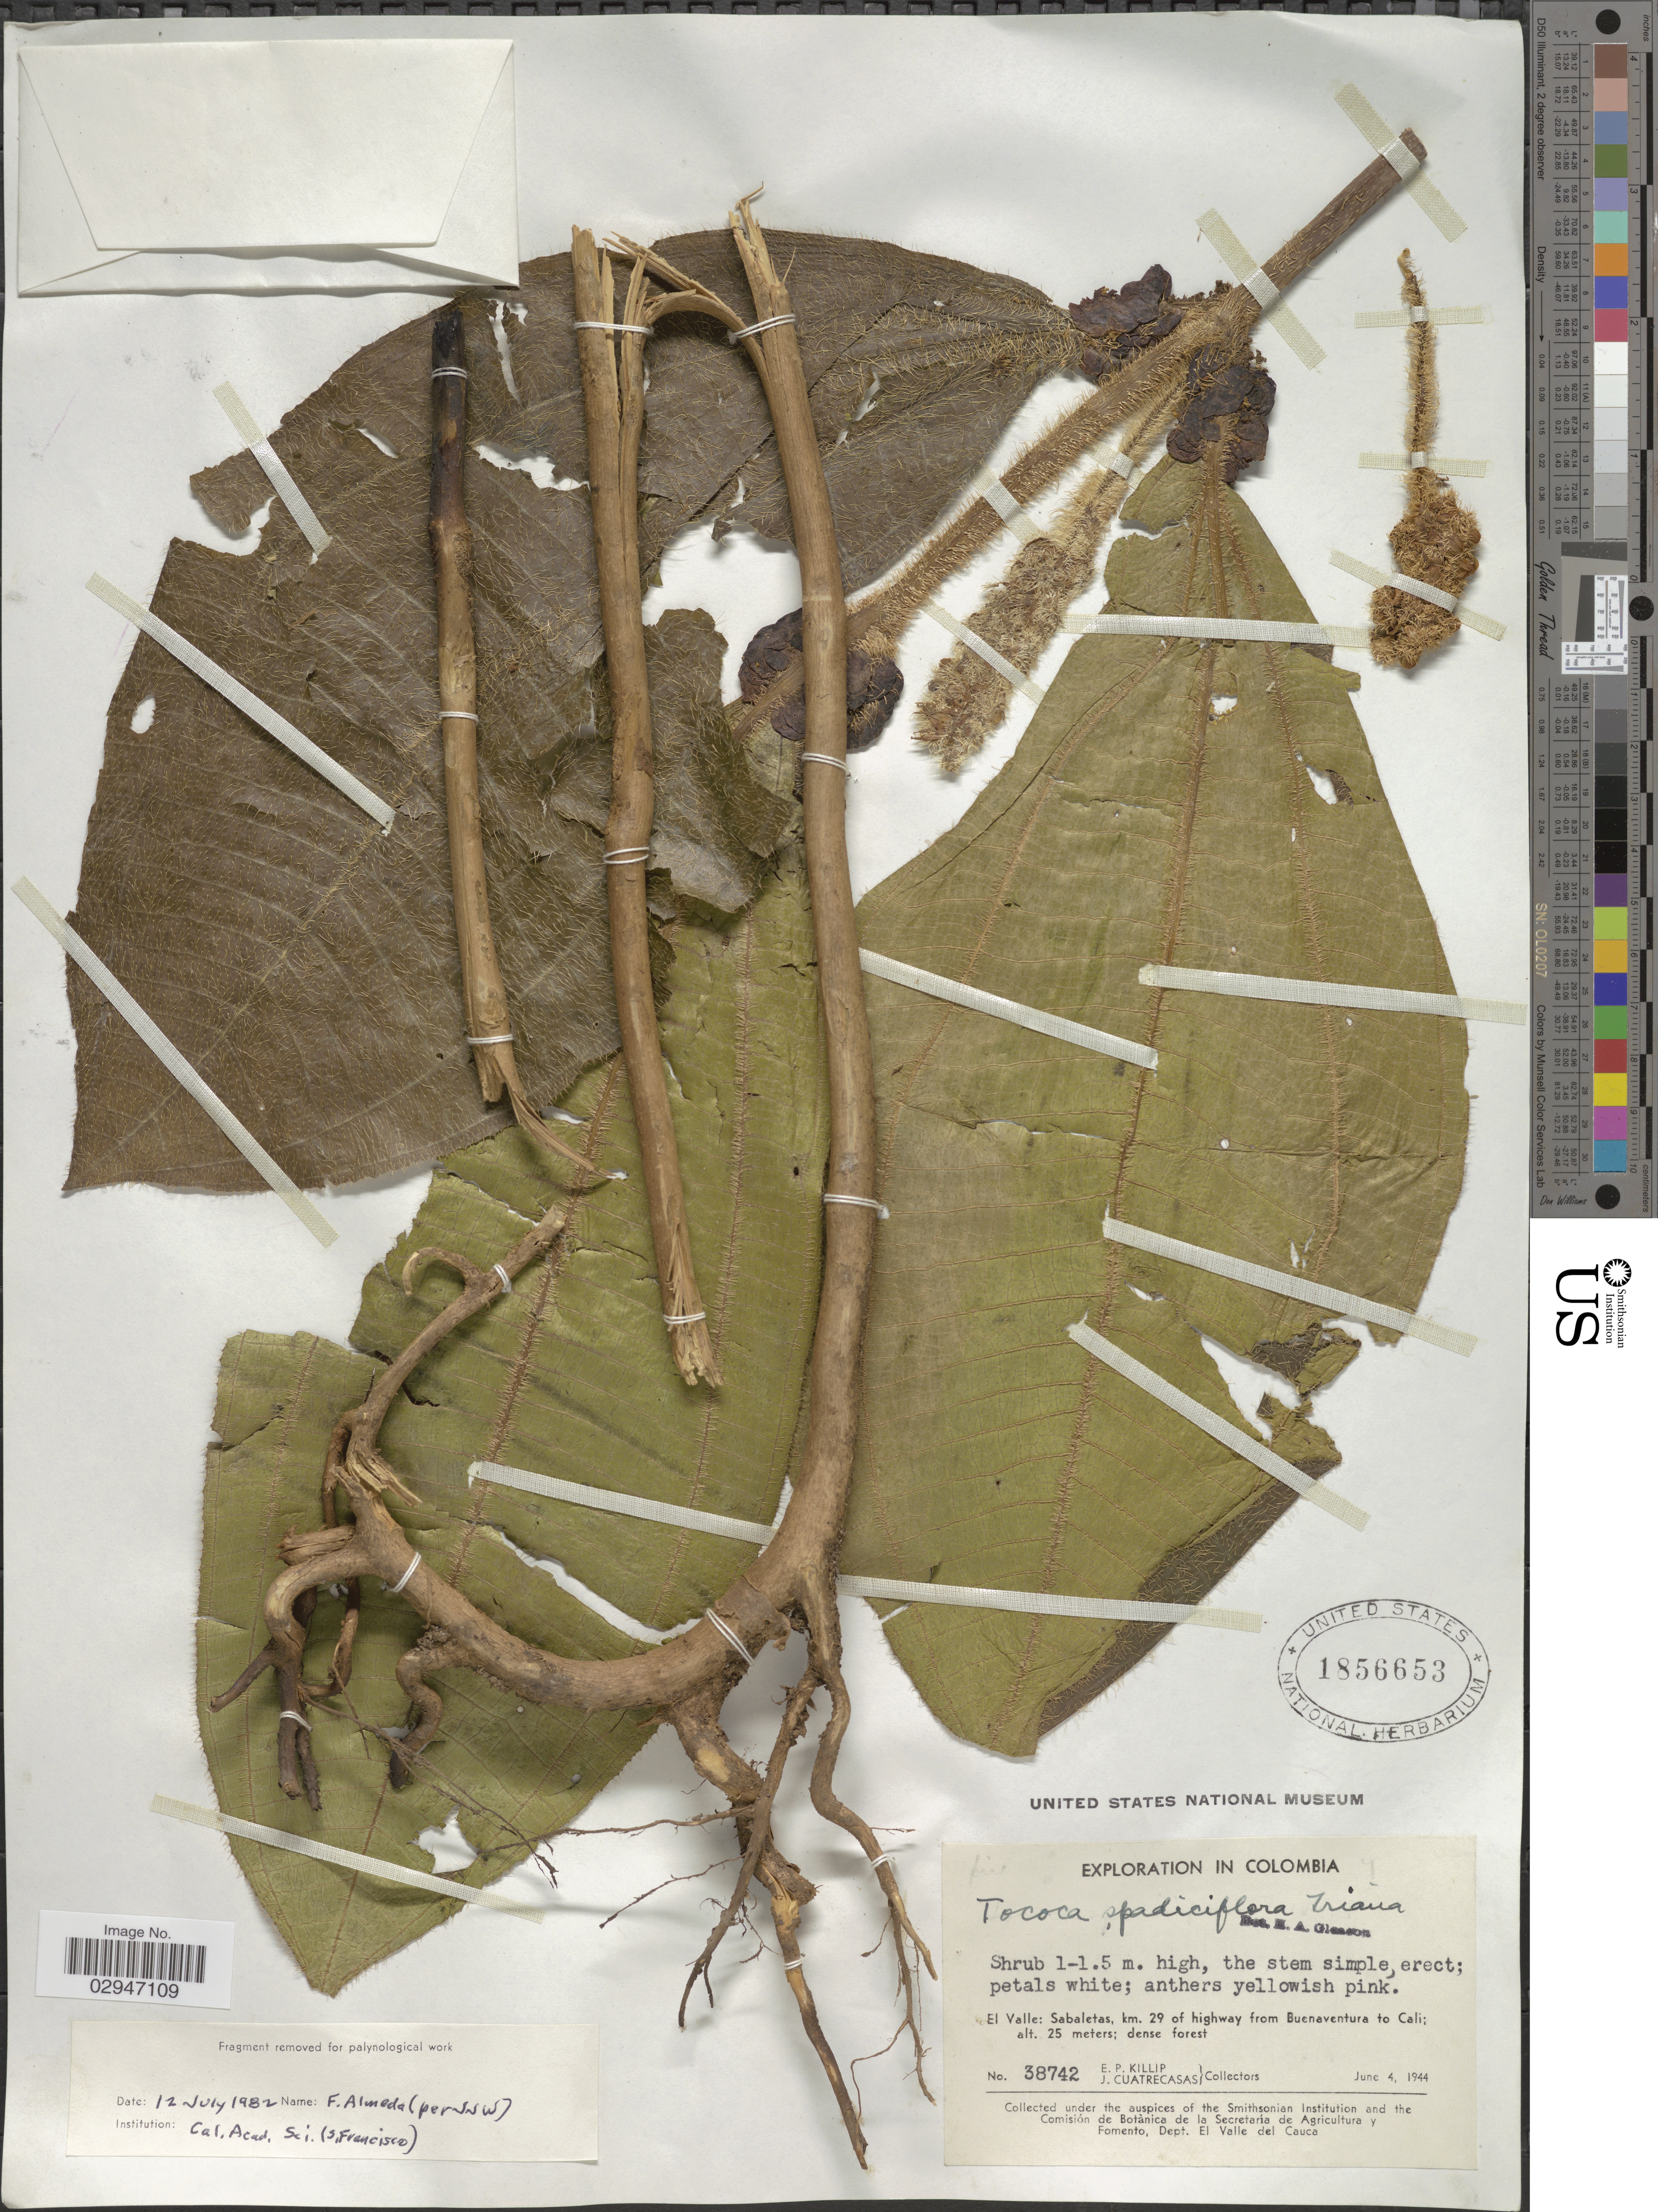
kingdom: Plantae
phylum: Tracheophyta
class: Magnoliopsida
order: Myrtales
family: Melastomataceae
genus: Tococa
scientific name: Tococa spadiciflora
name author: Triana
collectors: E. P. Killip & J. Cuatrecasas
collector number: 38742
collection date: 1944-06-04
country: Colombia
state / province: Valle del Cauca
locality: El Valle: Sabaletas, km. 29 of highway from Buenaventura to Cali.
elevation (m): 25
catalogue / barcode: US 1856653